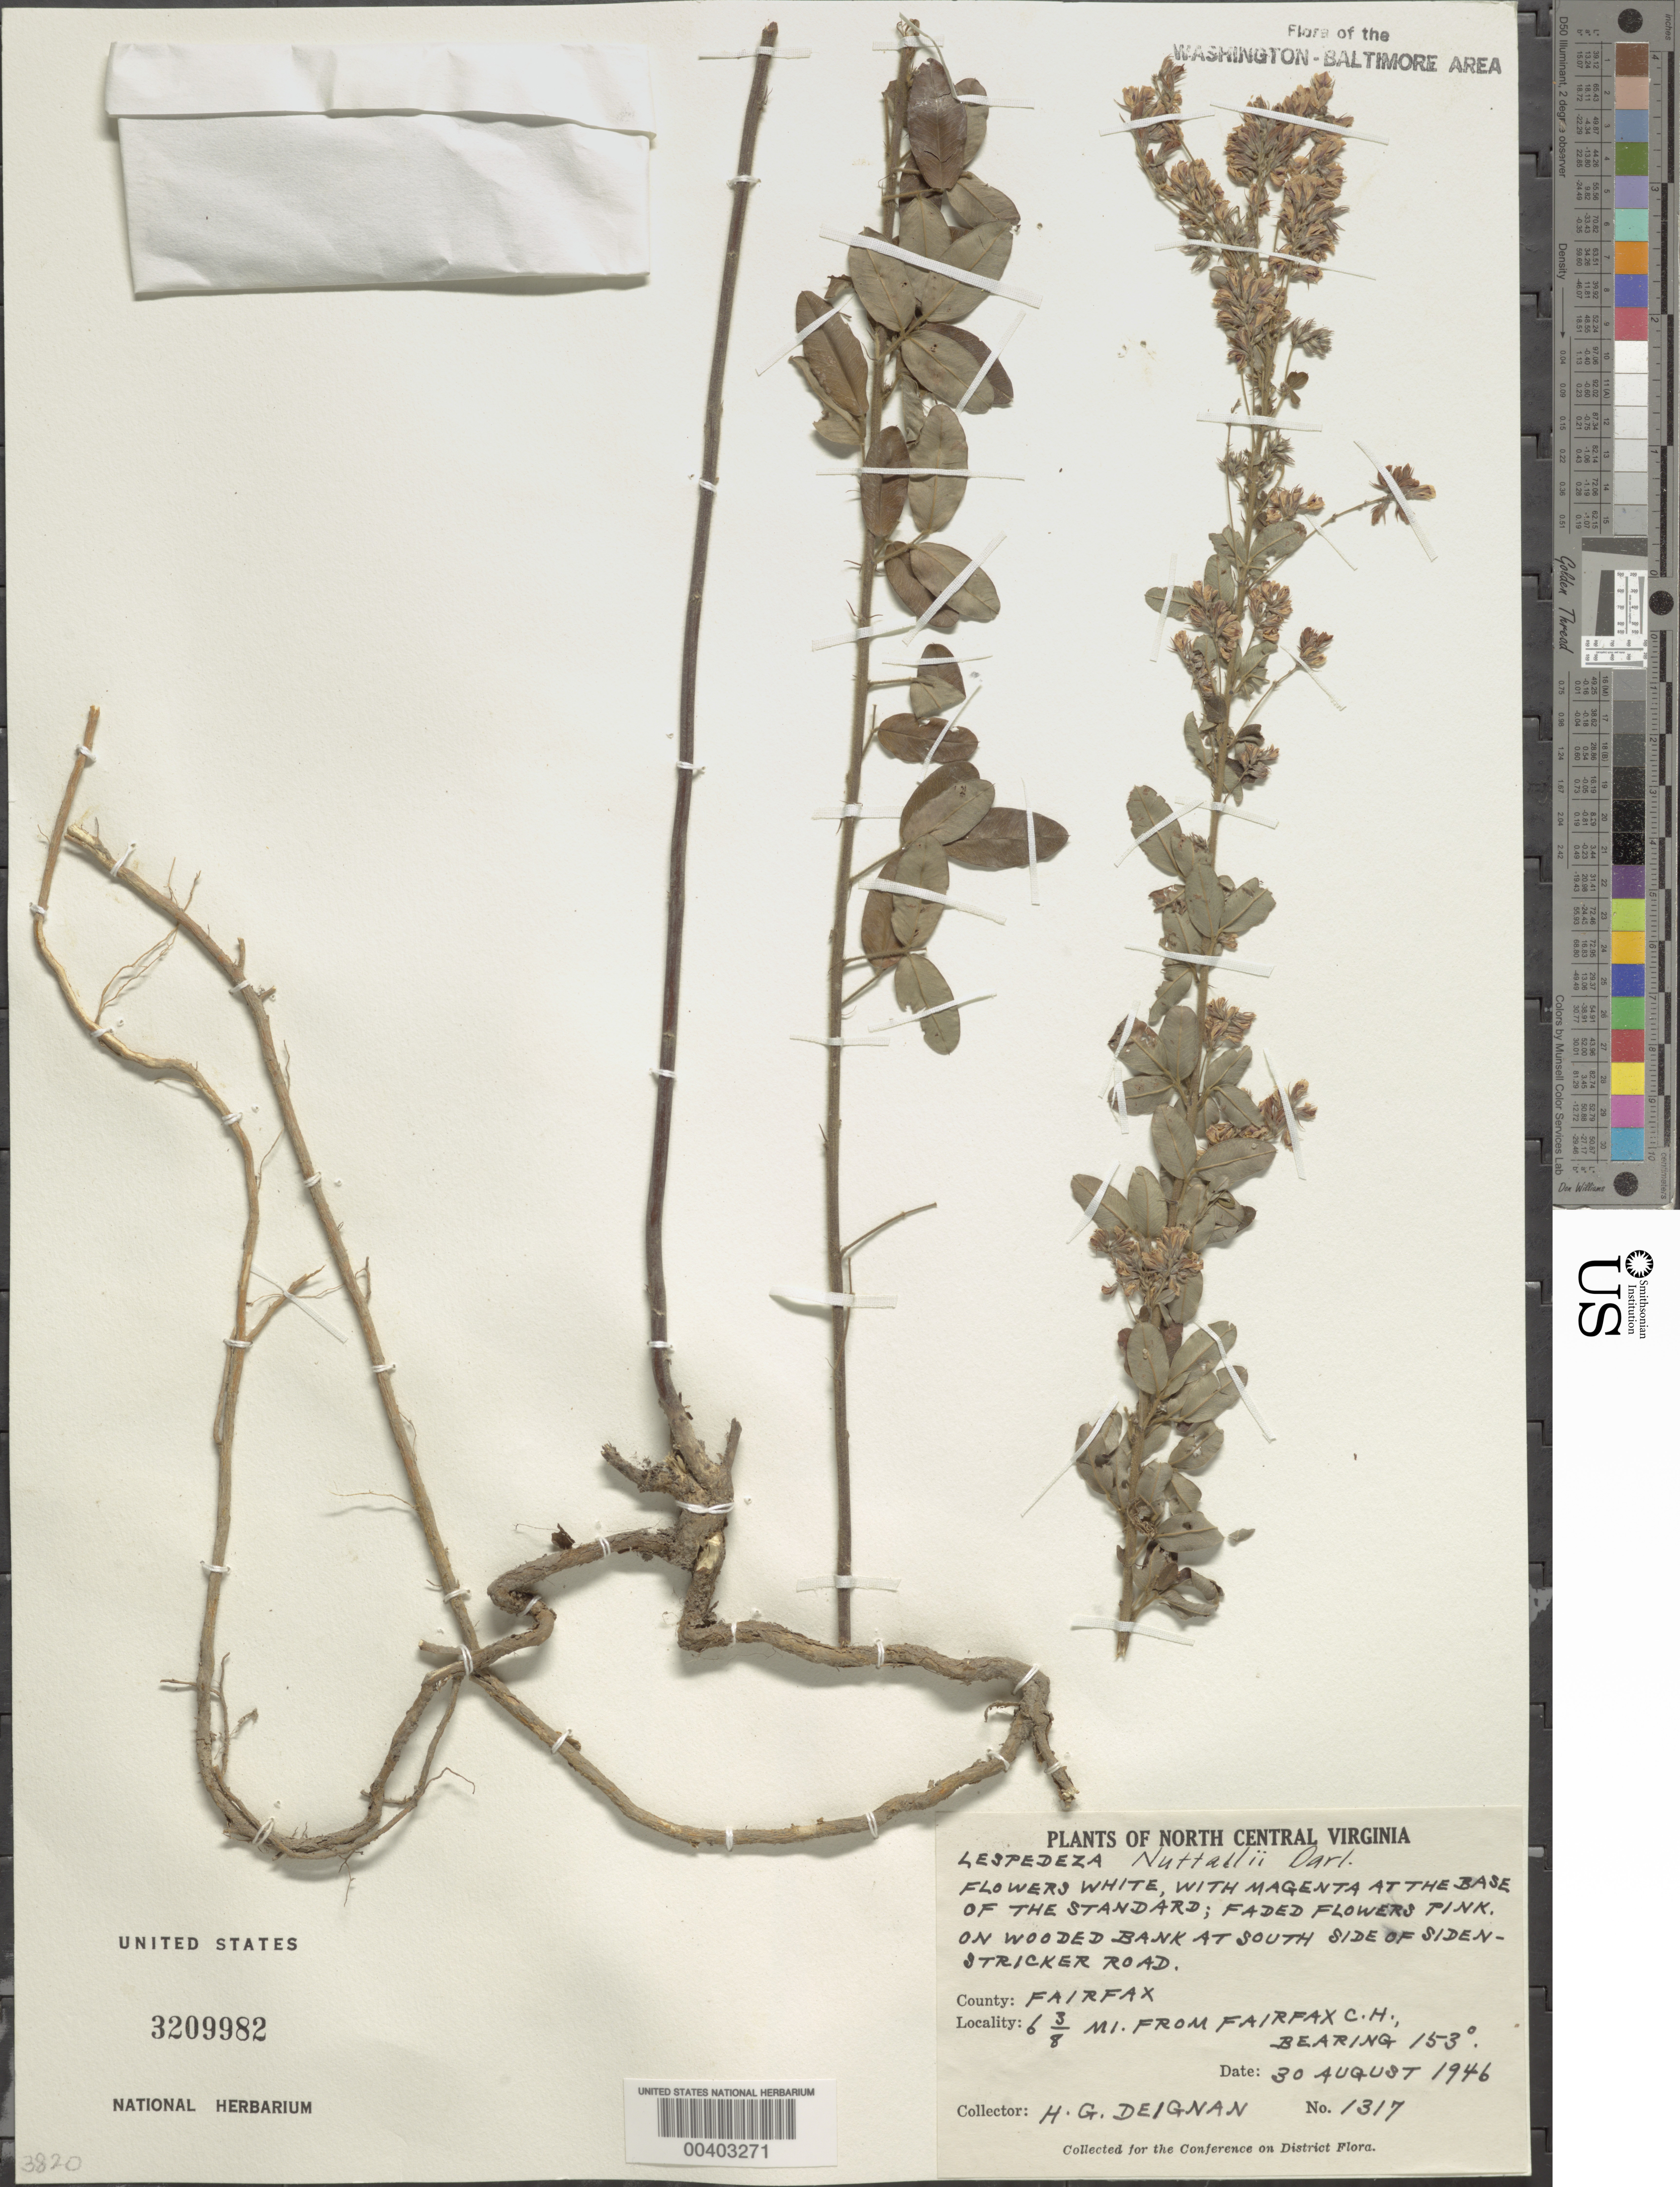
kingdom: Plantae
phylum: Tracheophyta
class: Magnoliopsida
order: Fabales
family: Fabaceae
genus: Lespedeza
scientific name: Lespedeza nuttallii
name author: Darl.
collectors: H. Deignan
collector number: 1317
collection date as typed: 30 Aug 1946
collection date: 1946-08-30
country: United States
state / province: Virginia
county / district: Fairfax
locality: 6 3/8 mi. from Fairfax County Courthouse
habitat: On wooded bank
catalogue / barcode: US 3209982